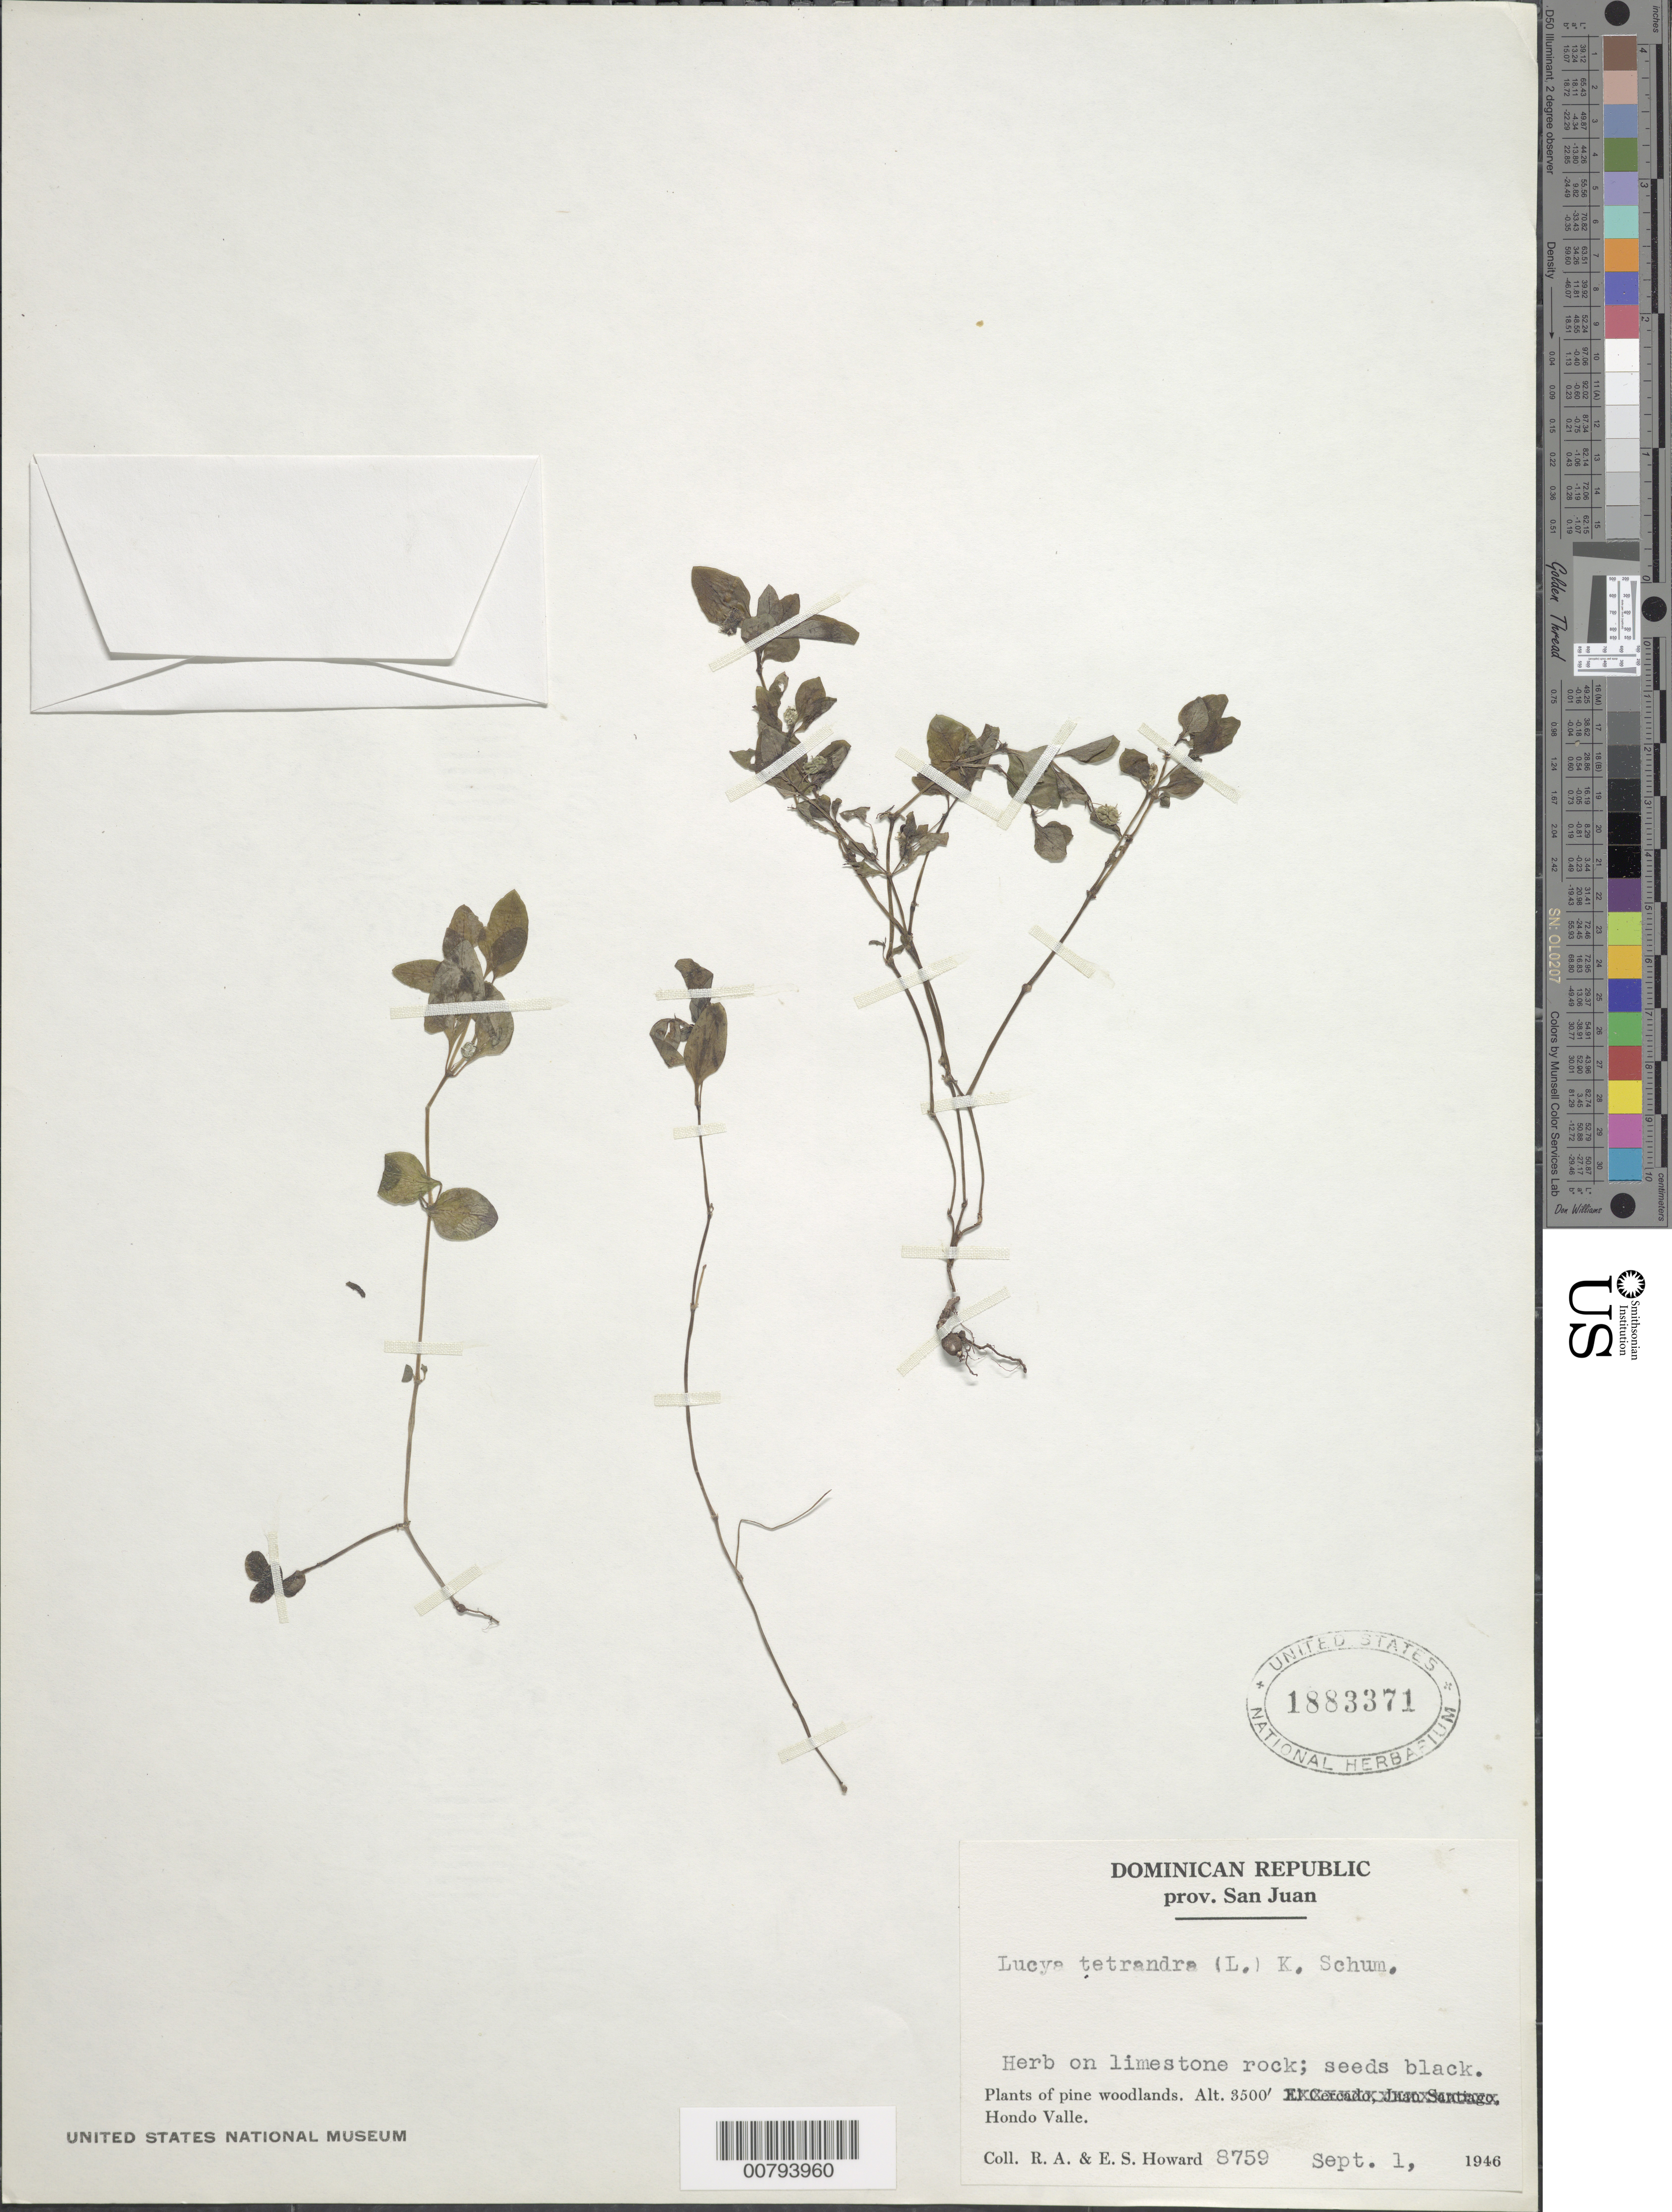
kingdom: Plantae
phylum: Tracheophyta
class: Magnoliopsida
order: Gentianales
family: Rubiaceae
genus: Lucya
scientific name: Lucya tetrandra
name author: (L.) K. Schum.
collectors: R. A. Howard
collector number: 8759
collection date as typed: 01 Sep 1946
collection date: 1946-09-01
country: Dominican Republic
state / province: San Juan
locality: Hondo Valle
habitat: Pine woodlands. On limestone rock.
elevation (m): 1067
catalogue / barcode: US 1883371